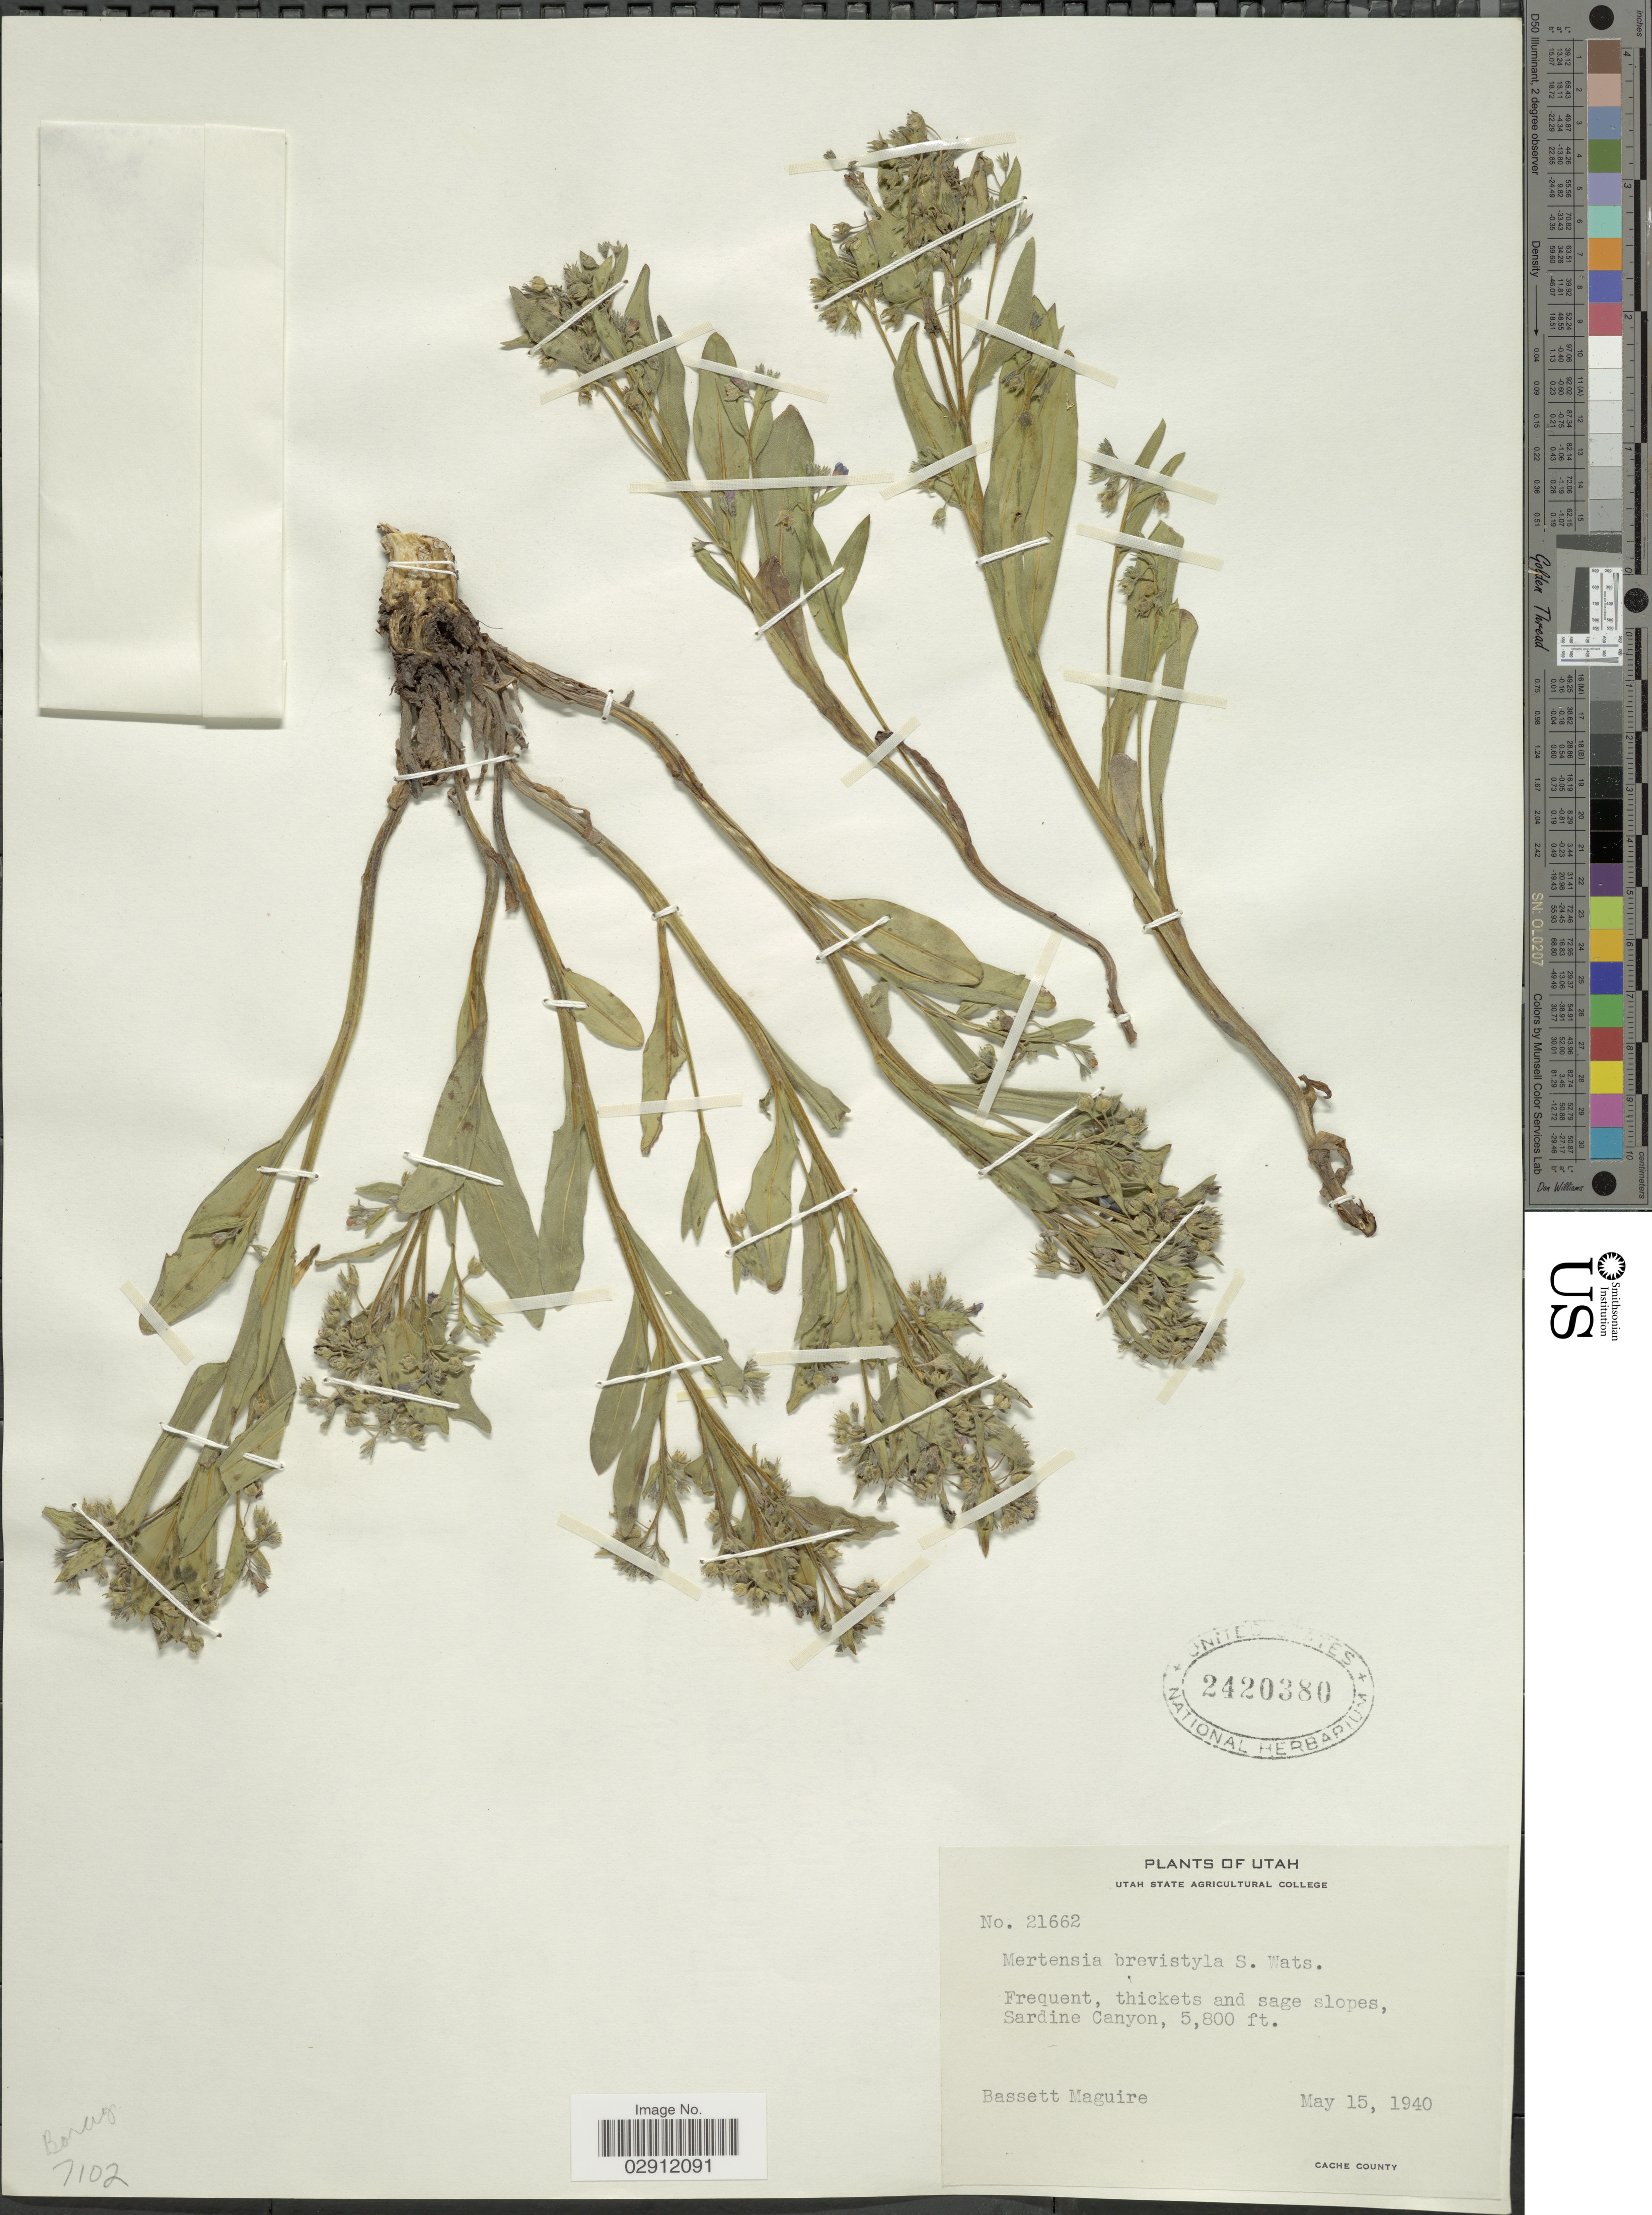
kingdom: Plantae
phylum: Tracheophyta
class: Magnoliopsida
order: Boraginales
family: Boraginaceae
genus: Mertensia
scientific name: Mertensia brevistyla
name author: S. Watson in C. King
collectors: B. Maguire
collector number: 21662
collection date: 1940-05-15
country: United States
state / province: Utah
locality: Sardine Canyon. Cache County.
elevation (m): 1768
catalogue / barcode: US 2420380